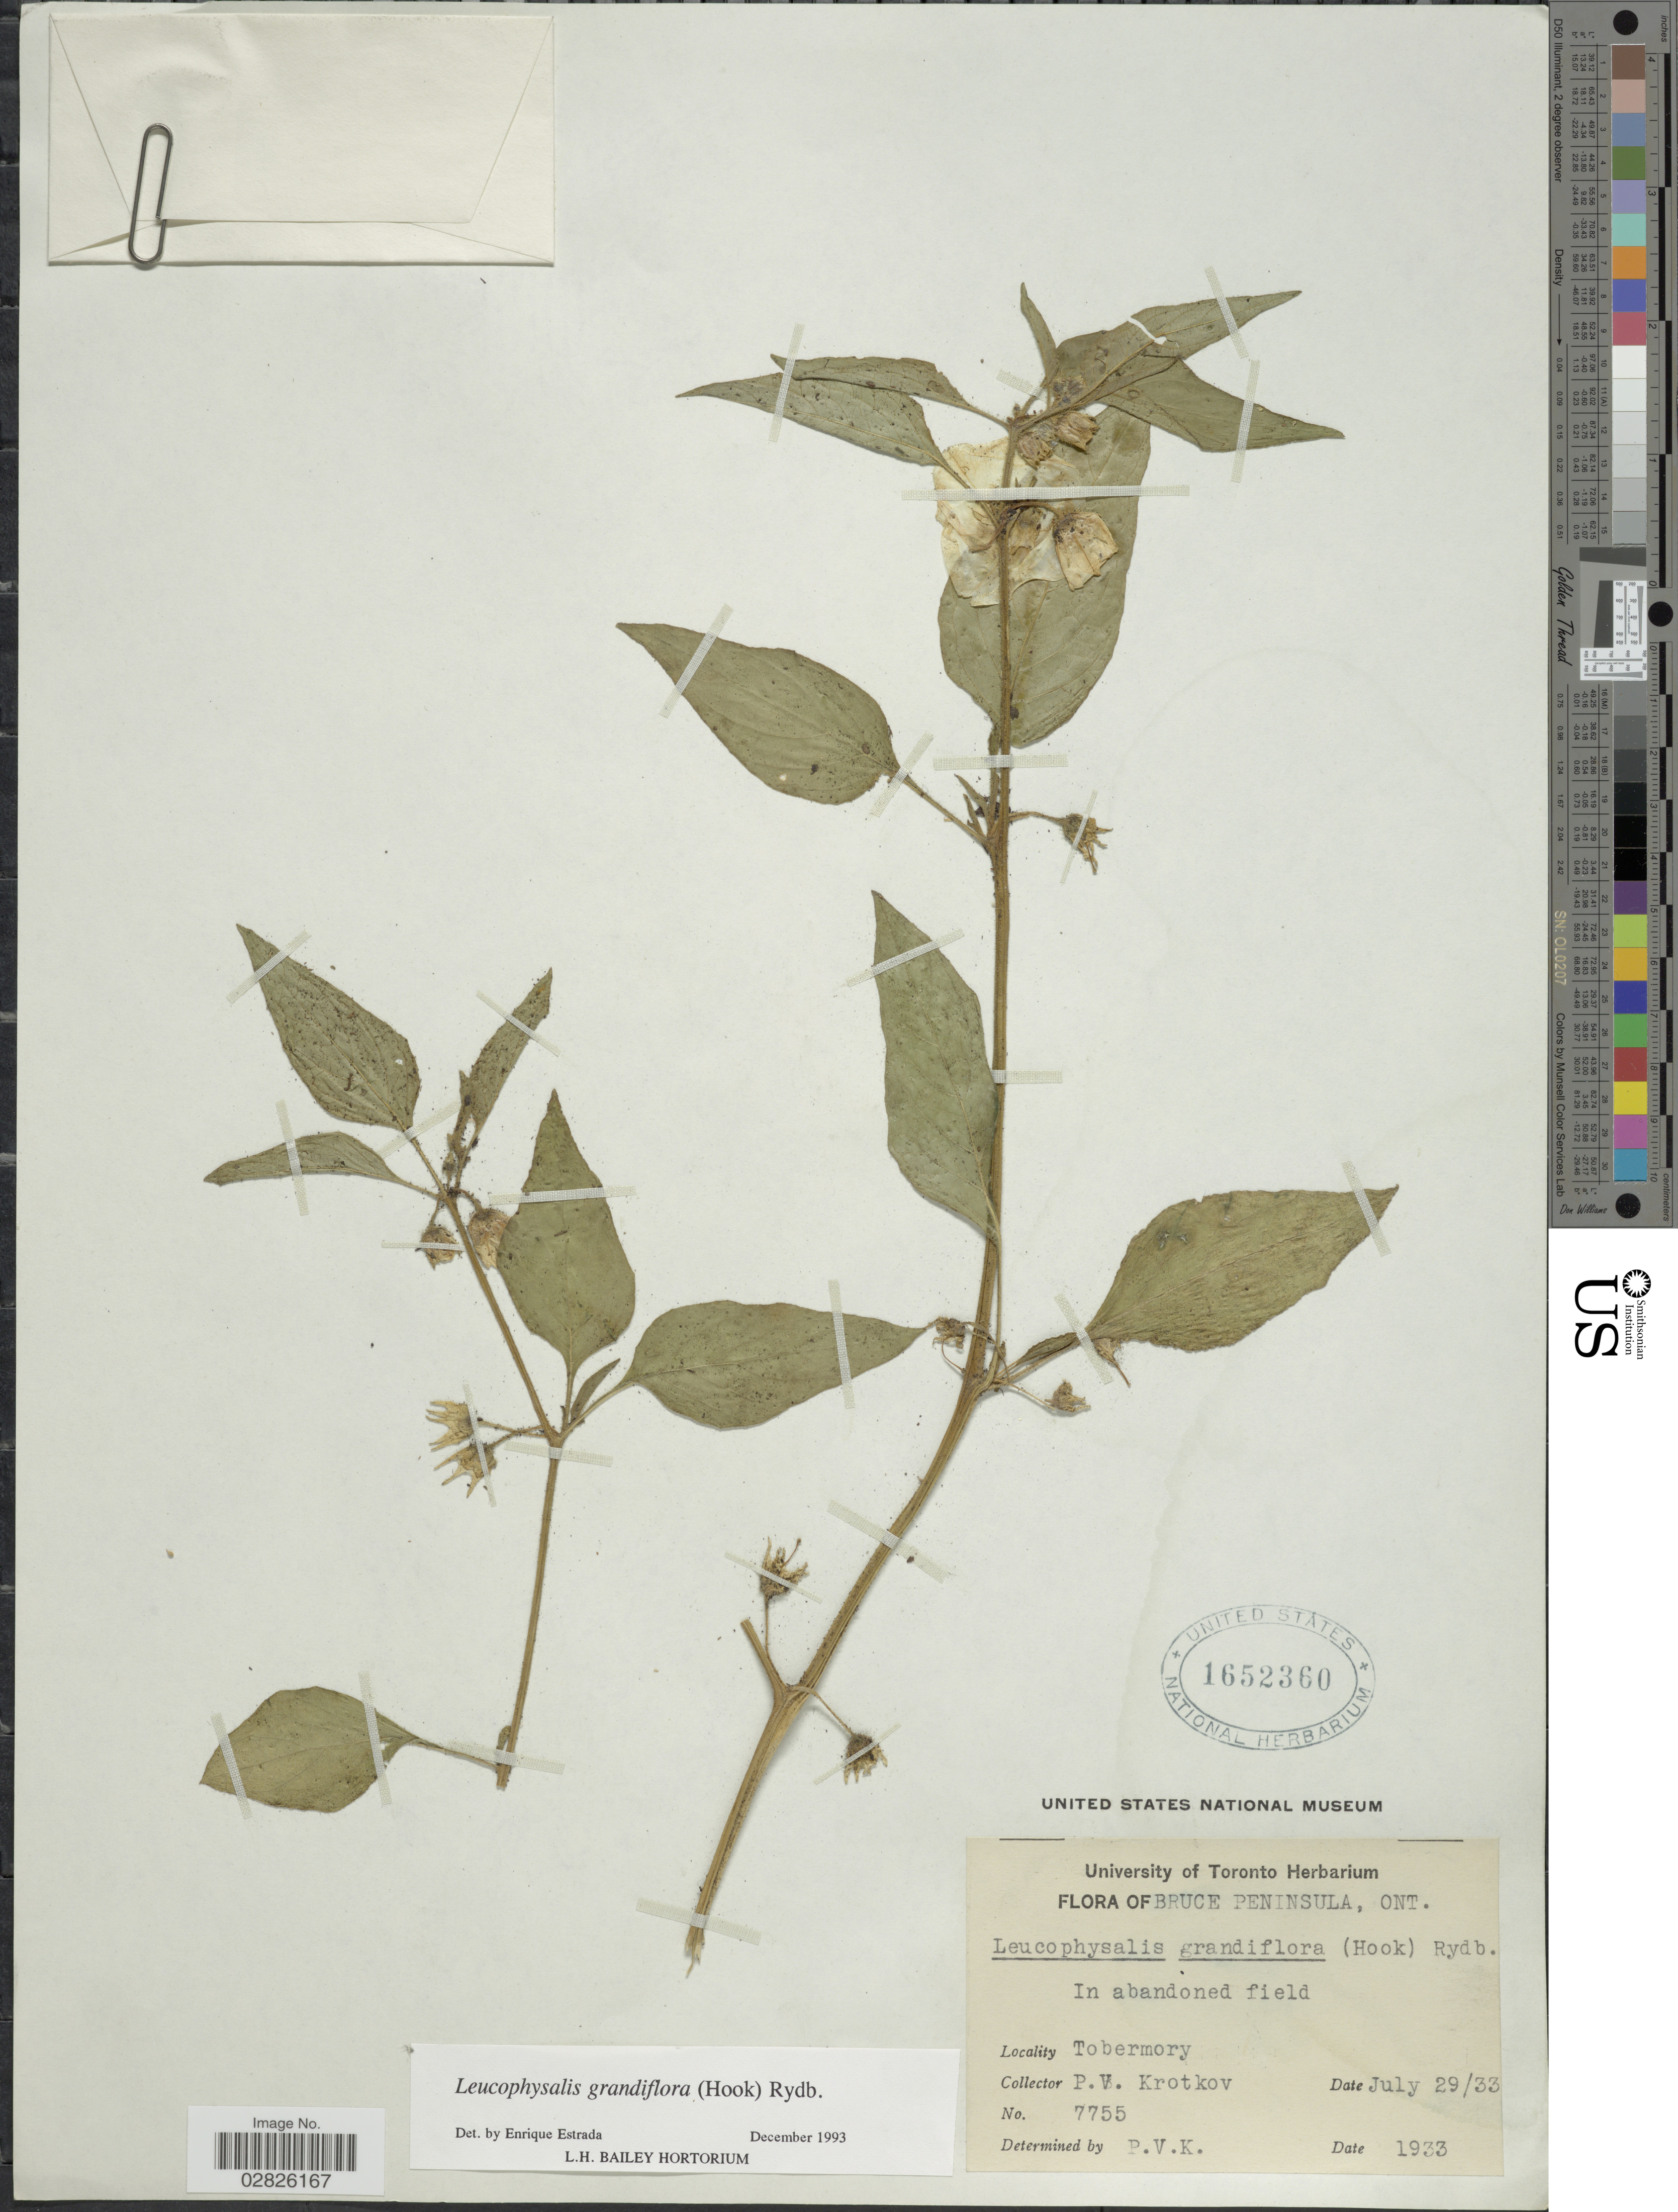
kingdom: Plantae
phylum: Tracheophyta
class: Magnoliopsida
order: Solanales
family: Solanaceae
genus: Leucophysalis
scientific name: Leucophysalis grandiflora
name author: (Hook.) Rydb.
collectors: P. V. Krotkov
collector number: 7755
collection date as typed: Transcribed d/m/y: 29/7/33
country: Canada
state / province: Ontario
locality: Bruce Peninsula. Tobermory.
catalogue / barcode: US 1652360